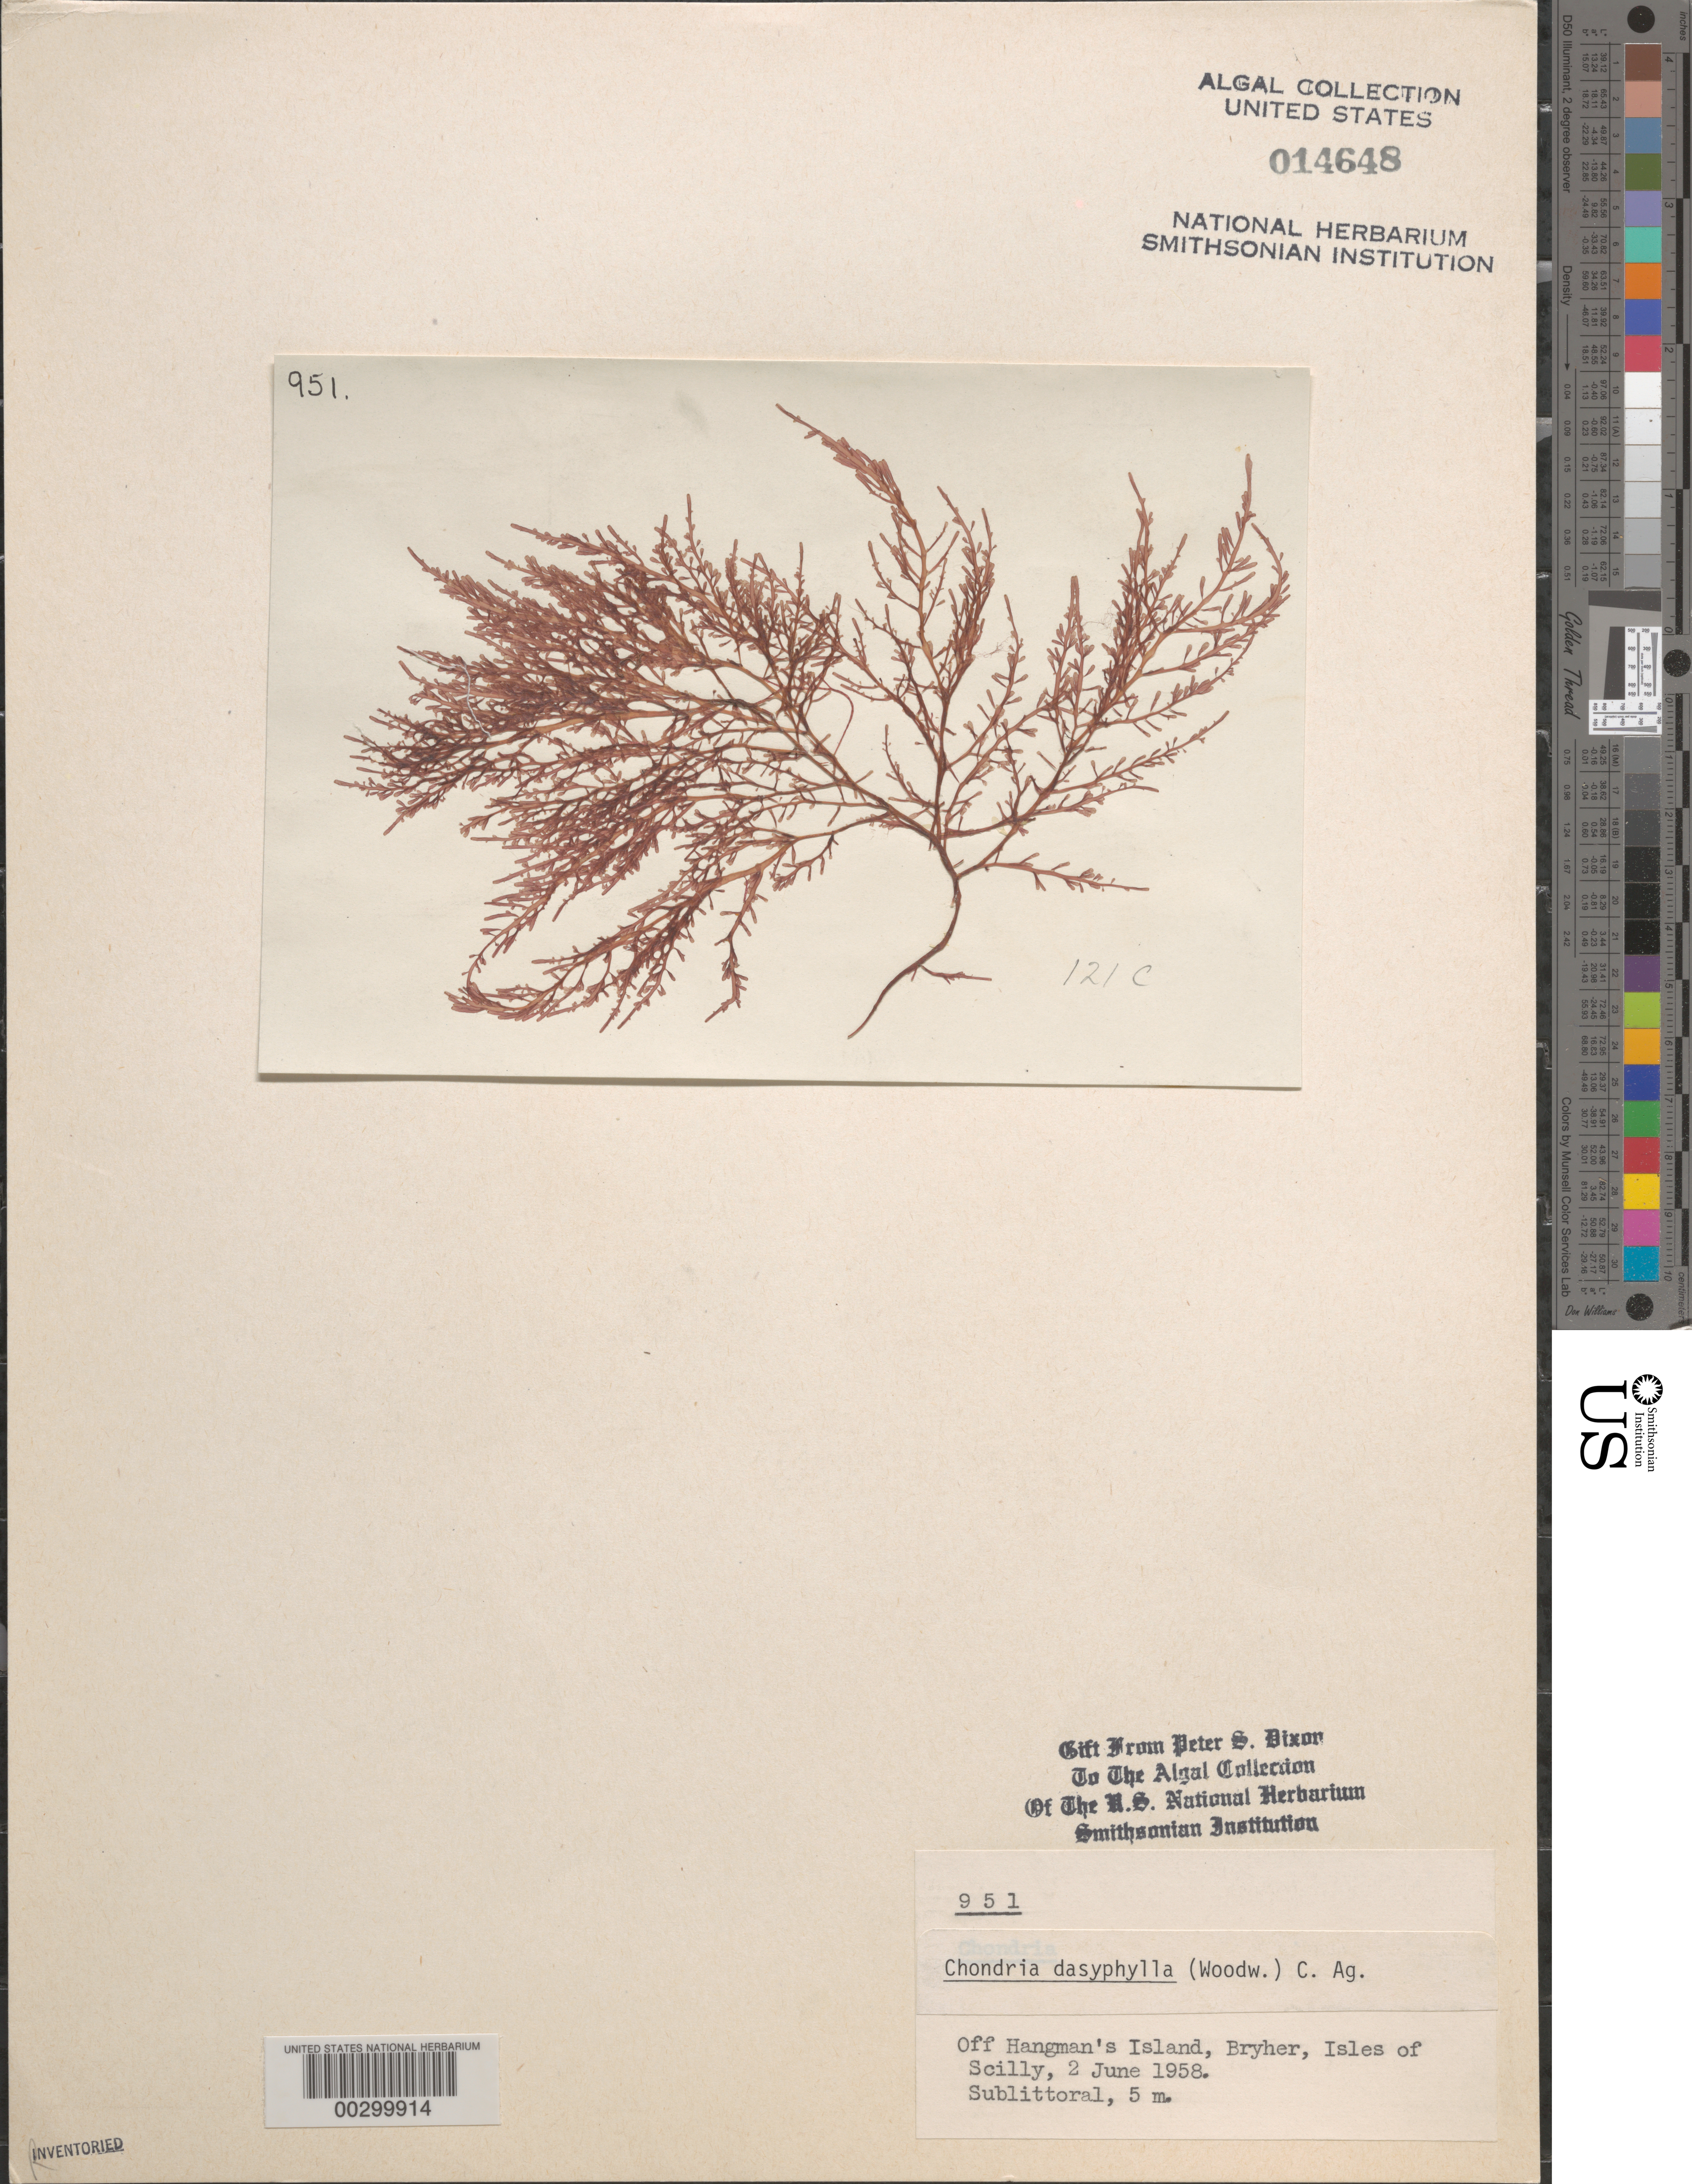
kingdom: Plantae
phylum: Rhodophyta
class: Florideophyceae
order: Ceramiales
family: Rhodomelaceae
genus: Chondria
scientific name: Chondria dasyphylla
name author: (Woodw.) C. Agardh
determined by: Dixon, P. S.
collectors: P. S. Dixon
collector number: PSD 951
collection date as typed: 02 Jun 1958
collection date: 1958-06-02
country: United Kingdom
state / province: England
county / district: Council of the Isles of Scilly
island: Bryher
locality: Off Hangman's Island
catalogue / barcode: US 14648